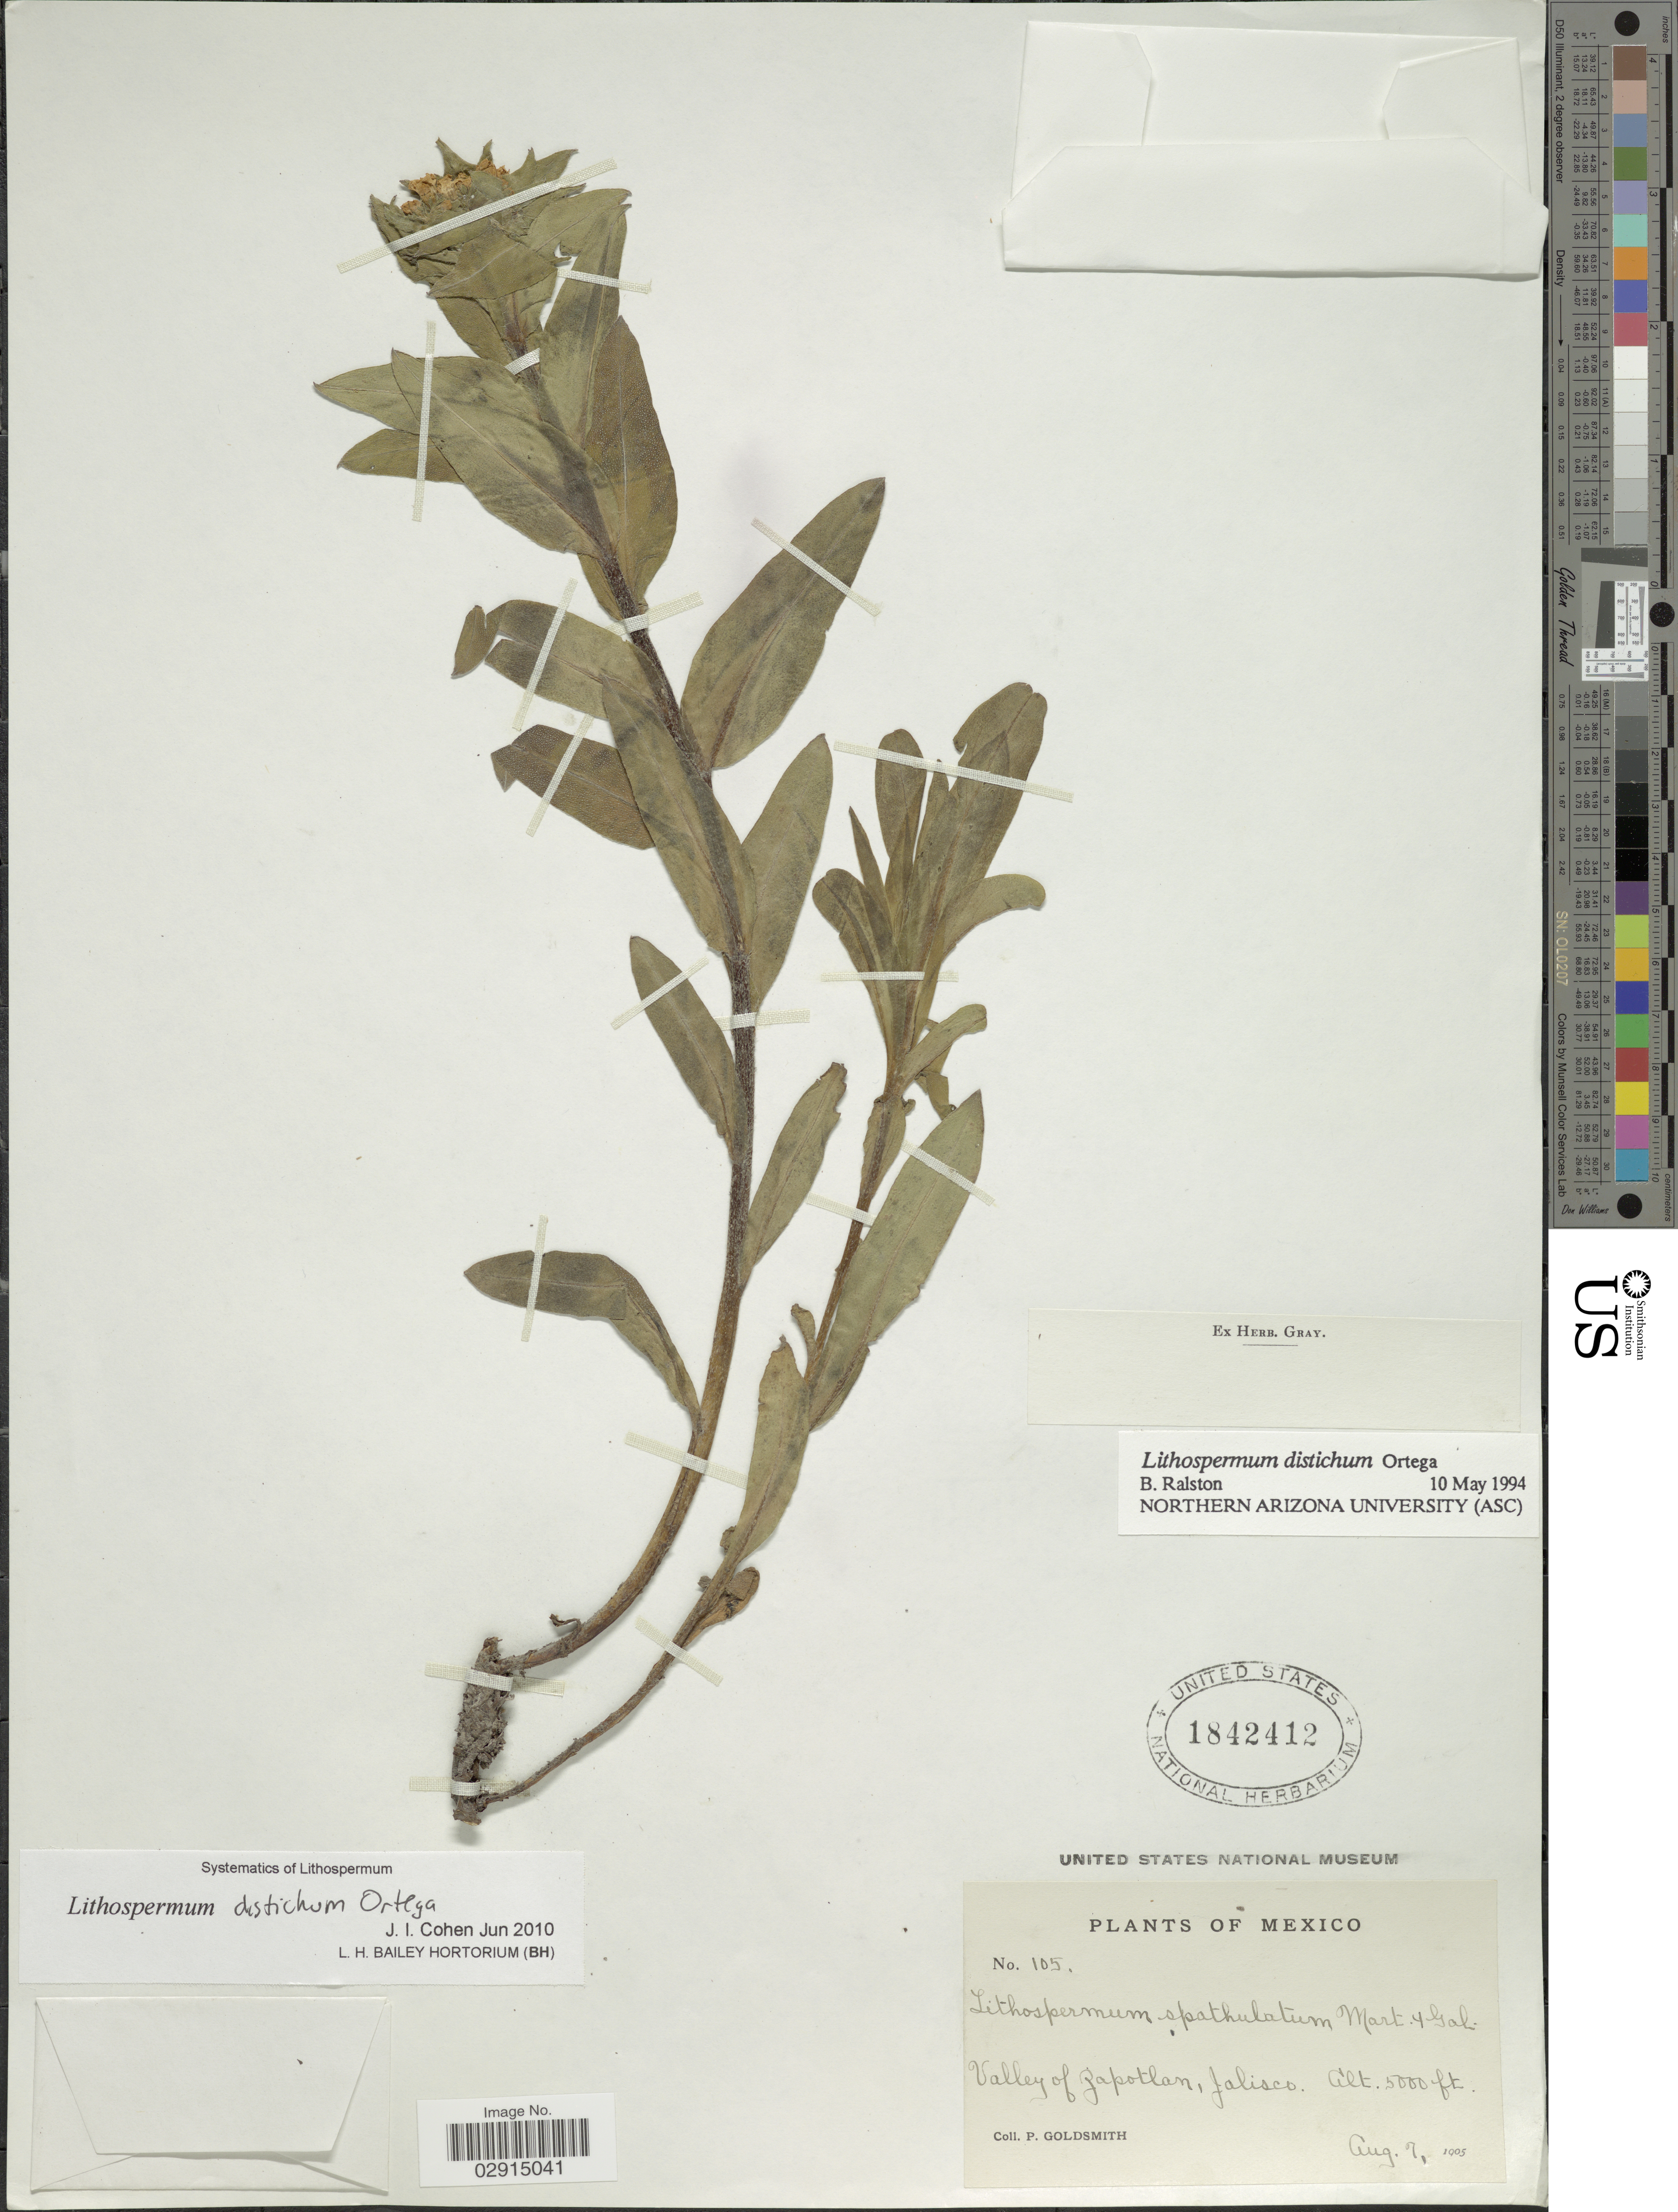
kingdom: Plantae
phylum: Tracheophyta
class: Magnoliopsida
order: Boraginales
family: Boraginaceae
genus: Lithospermum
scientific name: Lithospermum distichum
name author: Ortega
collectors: P. Goldsmith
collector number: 105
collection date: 1905-08-07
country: Mexico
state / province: Jalisco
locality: Valley of Zapotlan, Jalisco. Mexico.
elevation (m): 1524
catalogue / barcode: US 1842412